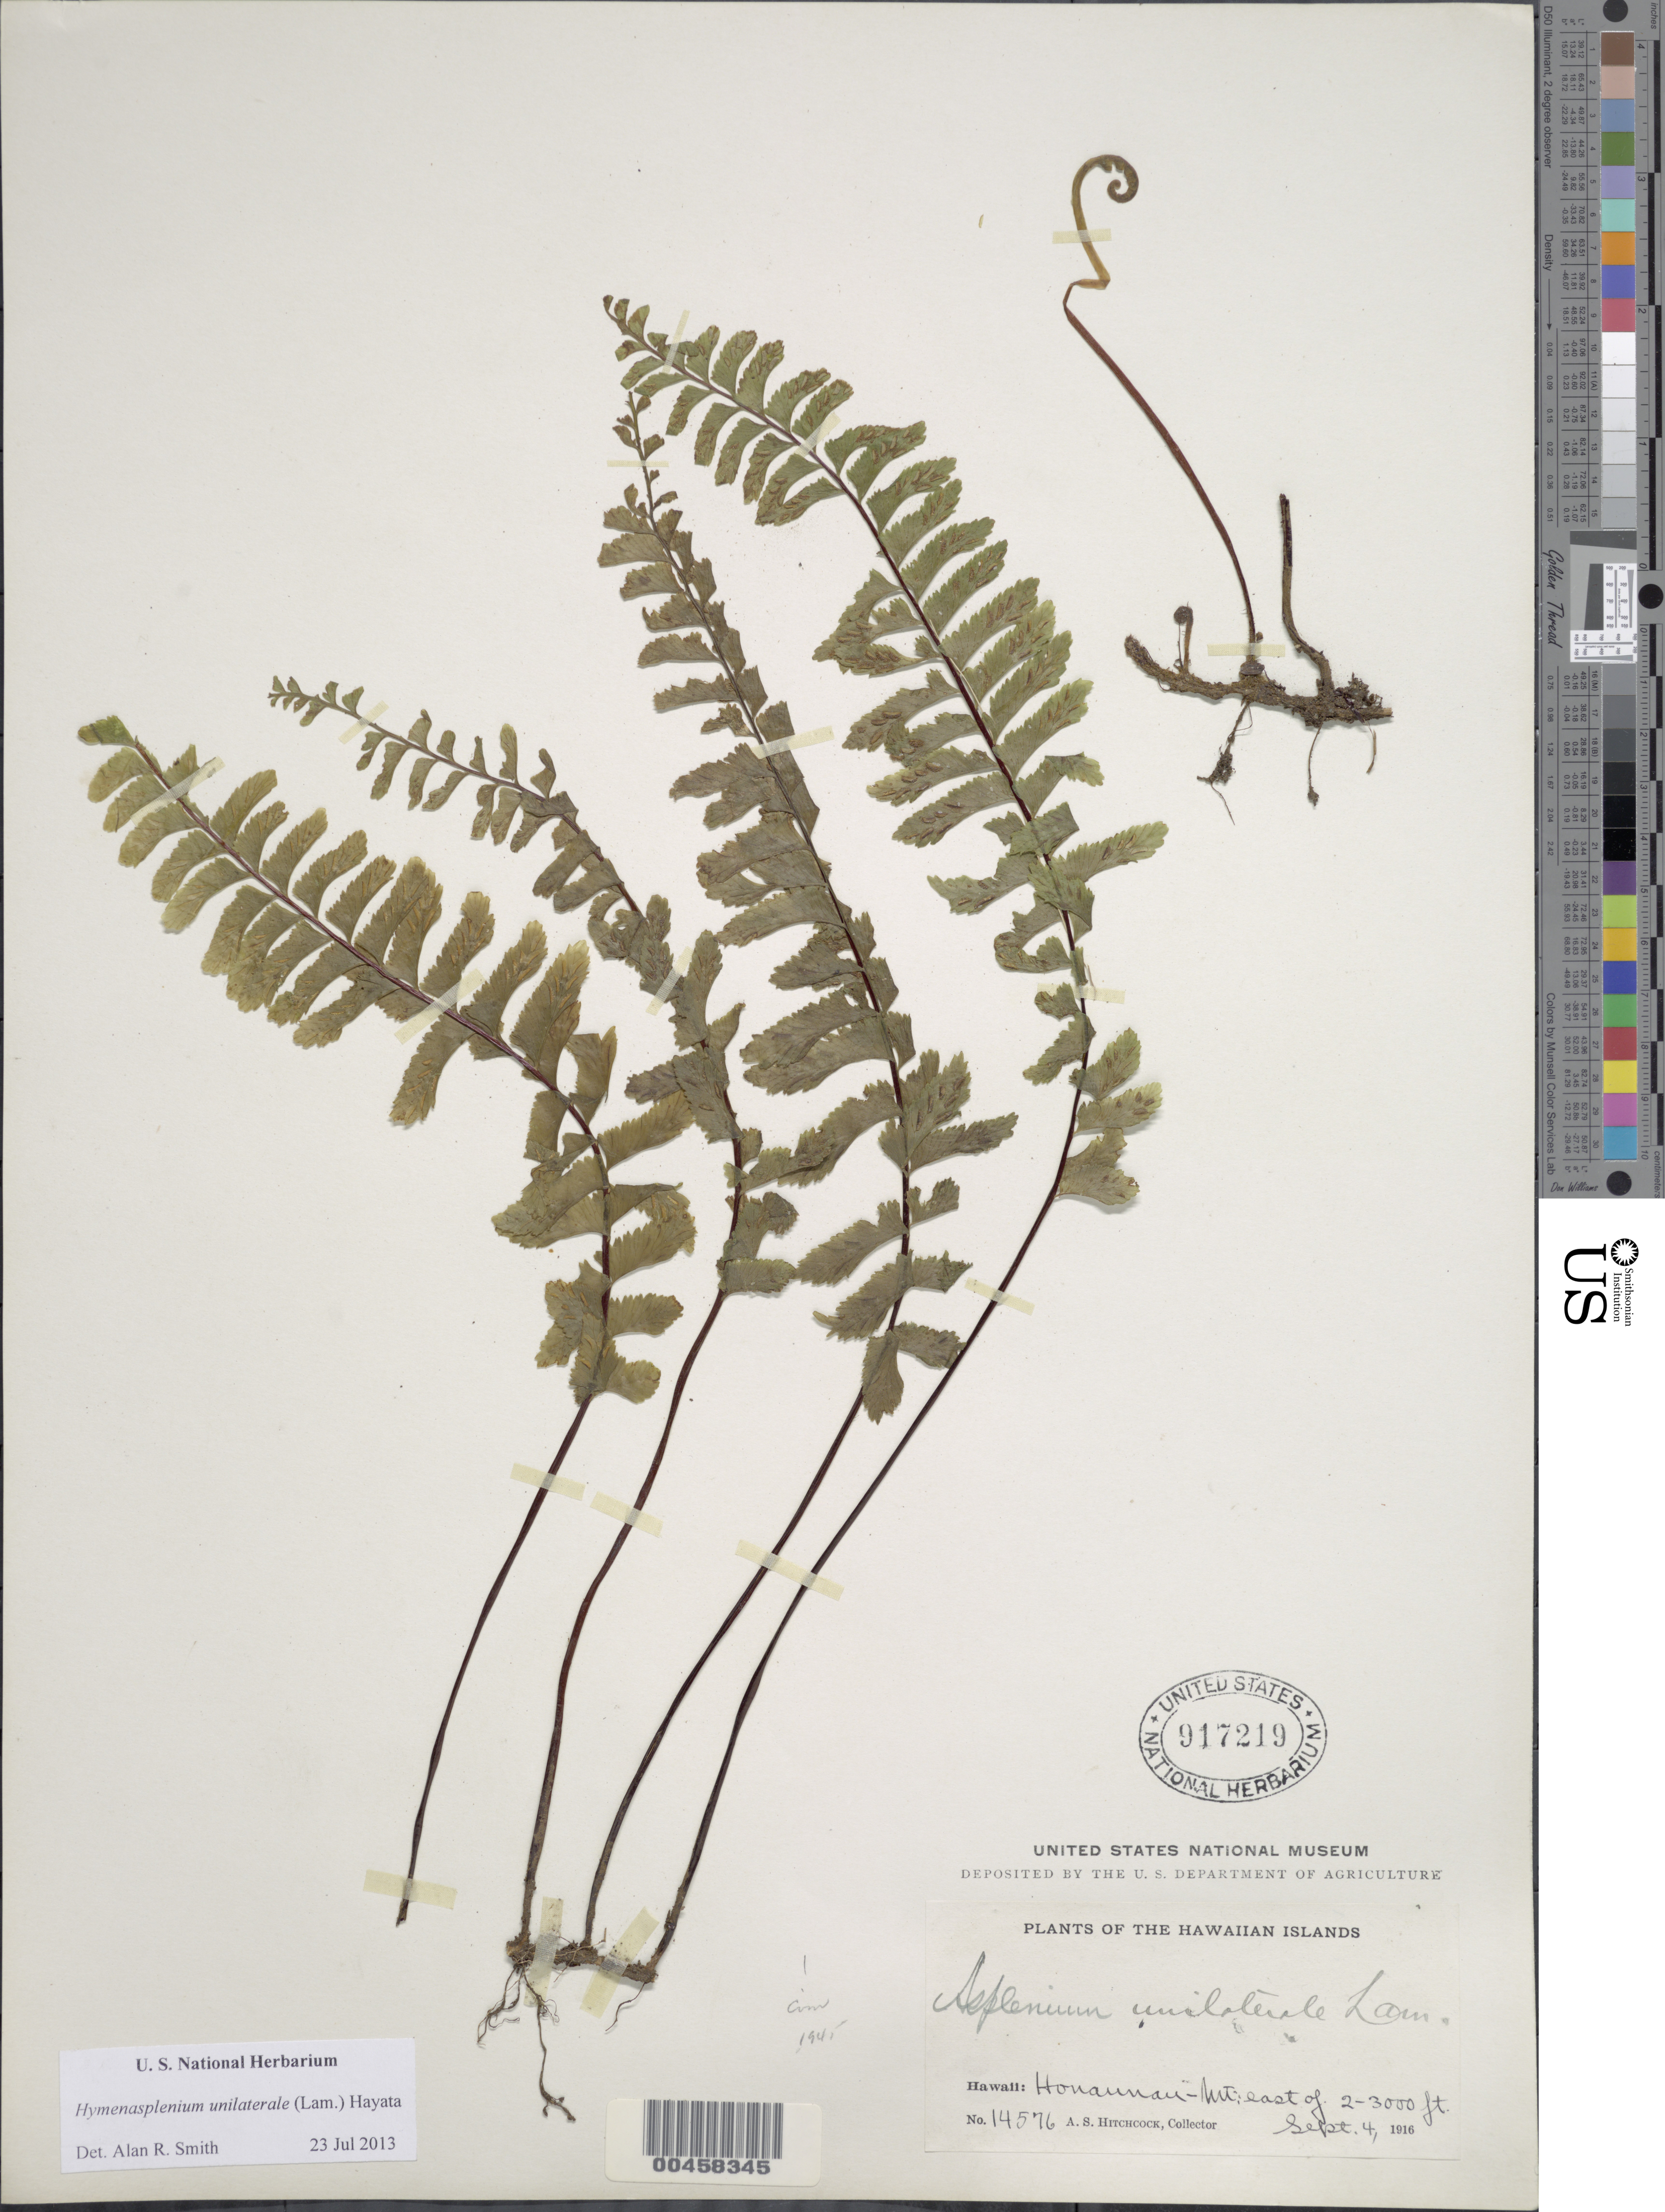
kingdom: Plantae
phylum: Tracheophyta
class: Polypodiopsida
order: Polypodiales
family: Aspleniaceae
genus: Hymenasplenium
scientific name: Hymenasplenium unilaterale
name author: (Lam.) Hayata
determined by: Smith, Alan R., (UC)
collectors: A. S. Hitchcock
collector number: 14576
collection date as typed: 4 Sep 1916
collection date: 1916-09-04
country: United States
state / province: Hawaii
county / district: Hawaii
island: Hawaii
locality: Honaunau - Mt. east of.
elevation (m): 610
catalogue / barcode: US 917219